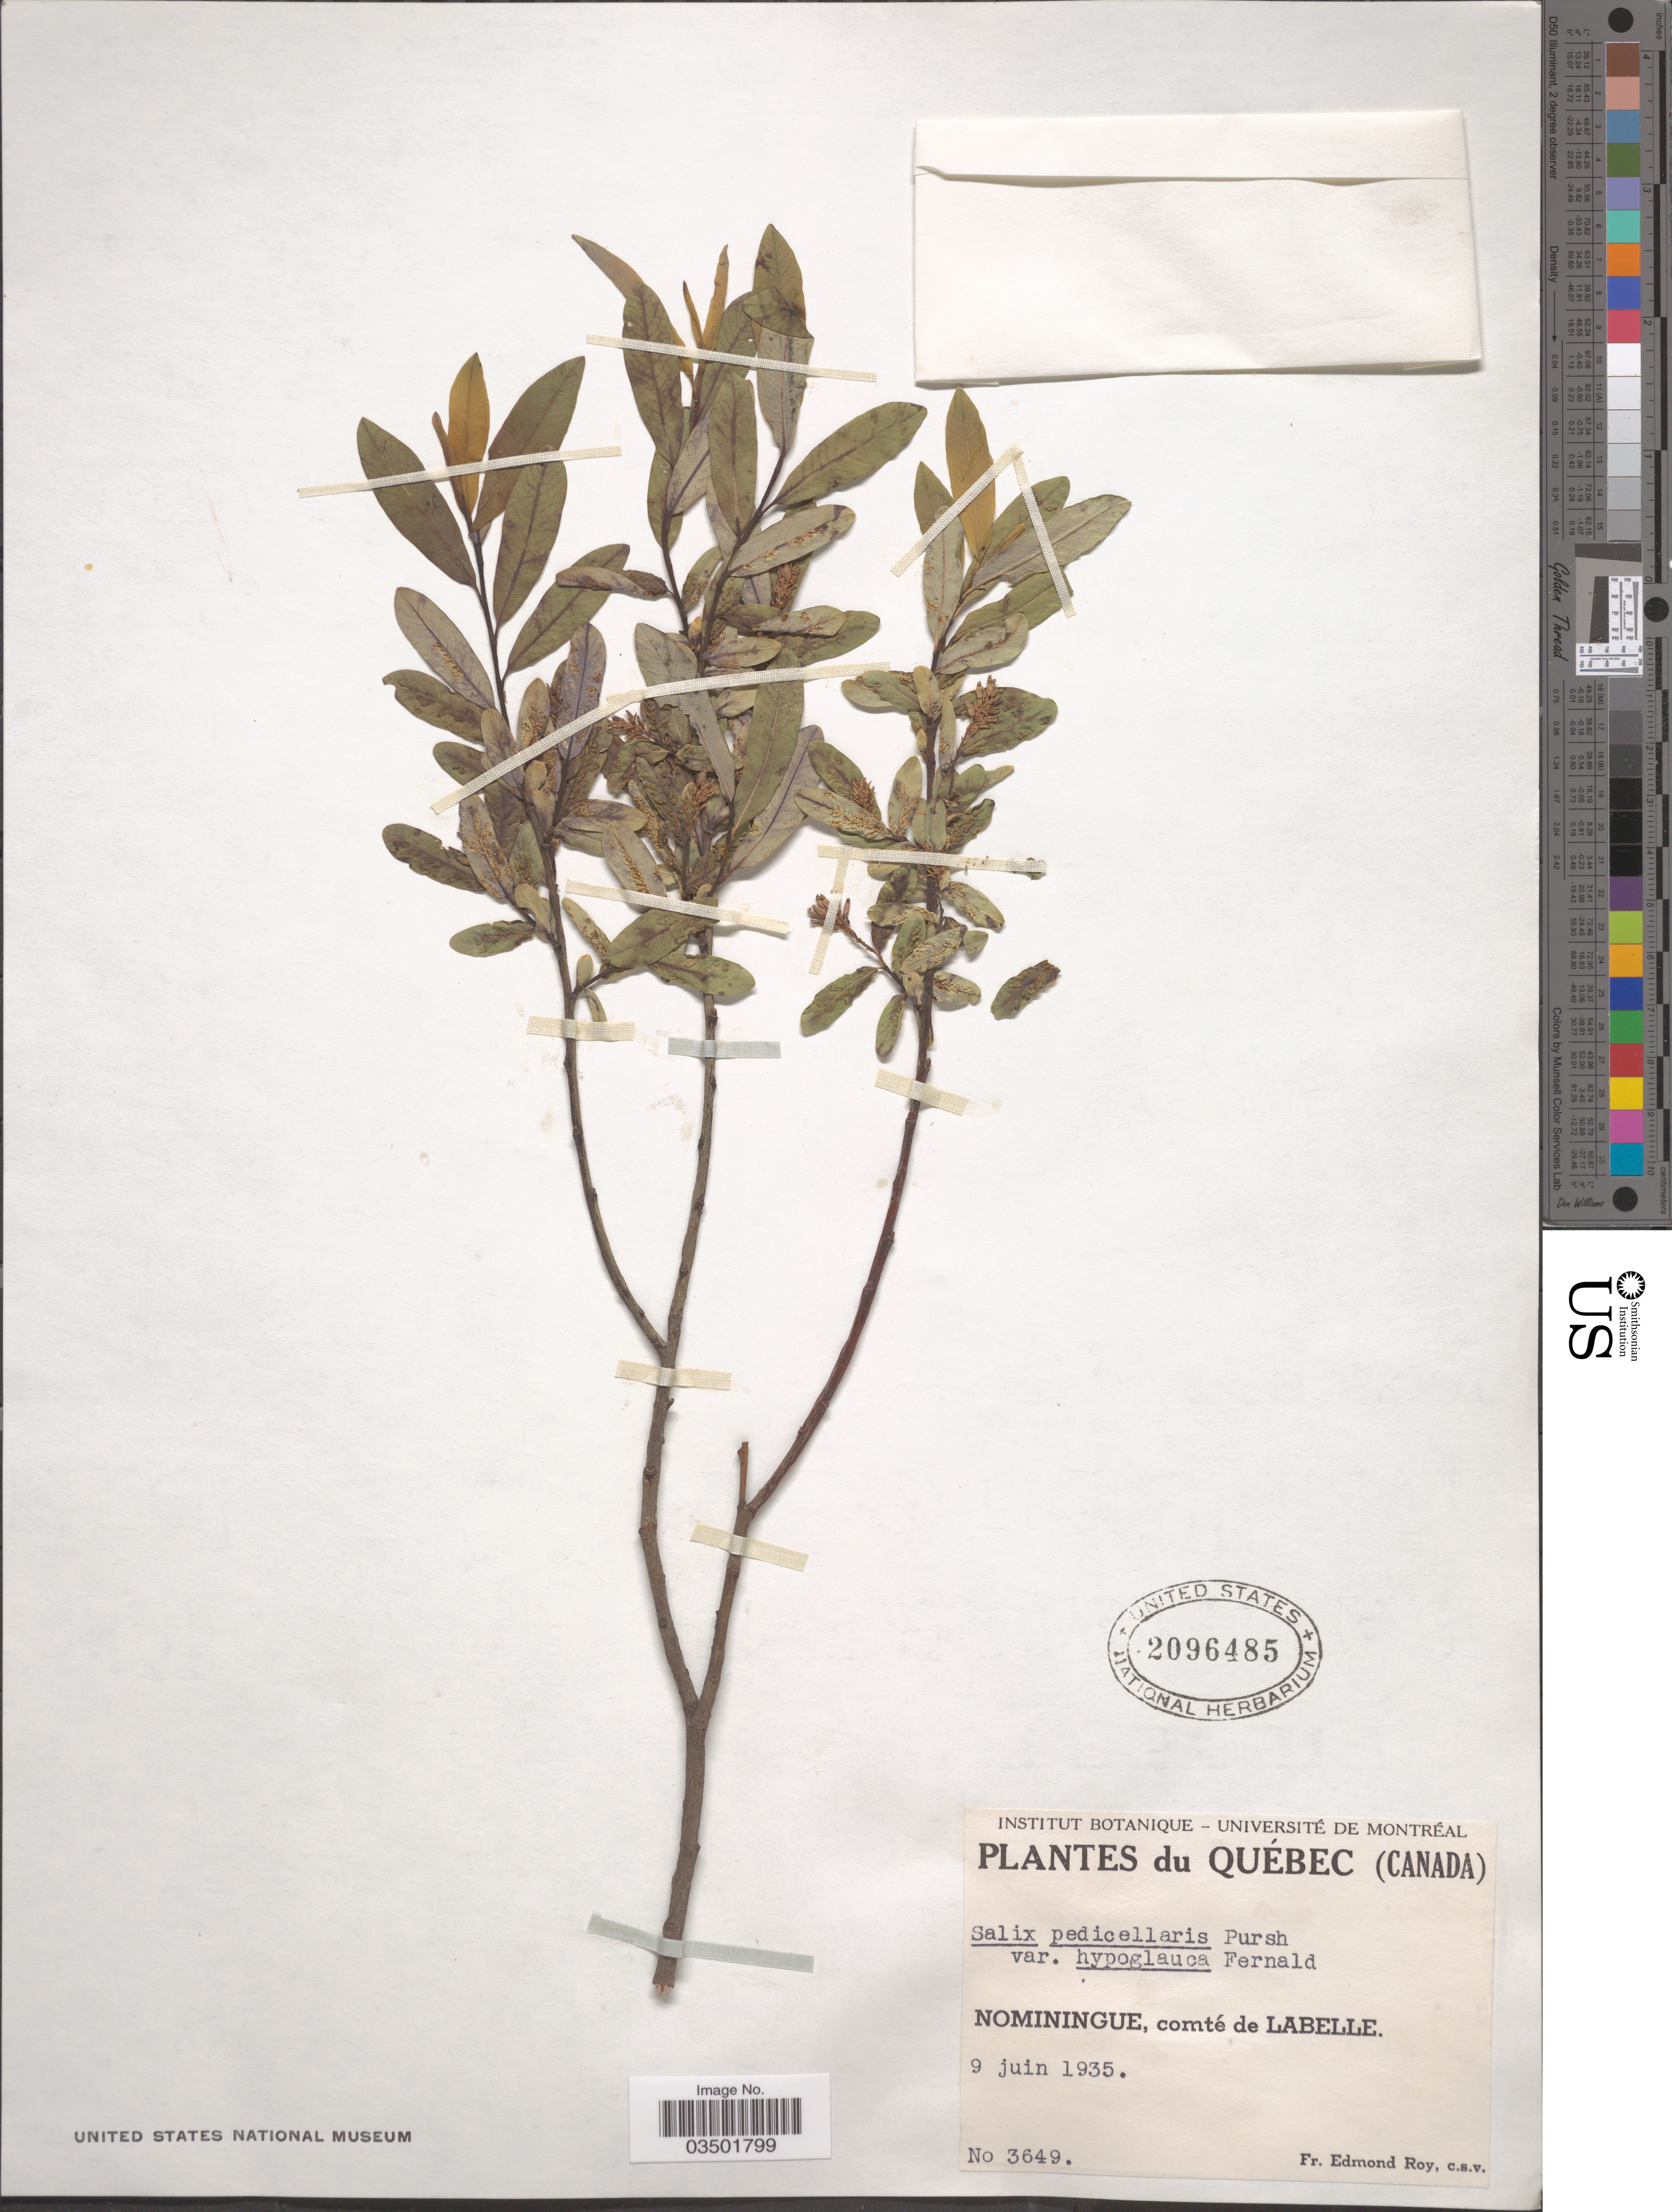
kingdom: Plantae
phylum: Tracheophyta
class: Magnoliopsida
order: Malpighiales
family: Salicaceae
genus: Salix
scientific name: Salix pedicellaris var. hypoglauca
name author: Fernald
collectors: E. Roy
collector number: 3649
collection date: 1935-06-09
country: Canada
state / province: Quebec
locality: Nominingue, comté de Labelle.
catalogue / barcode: US 2096485